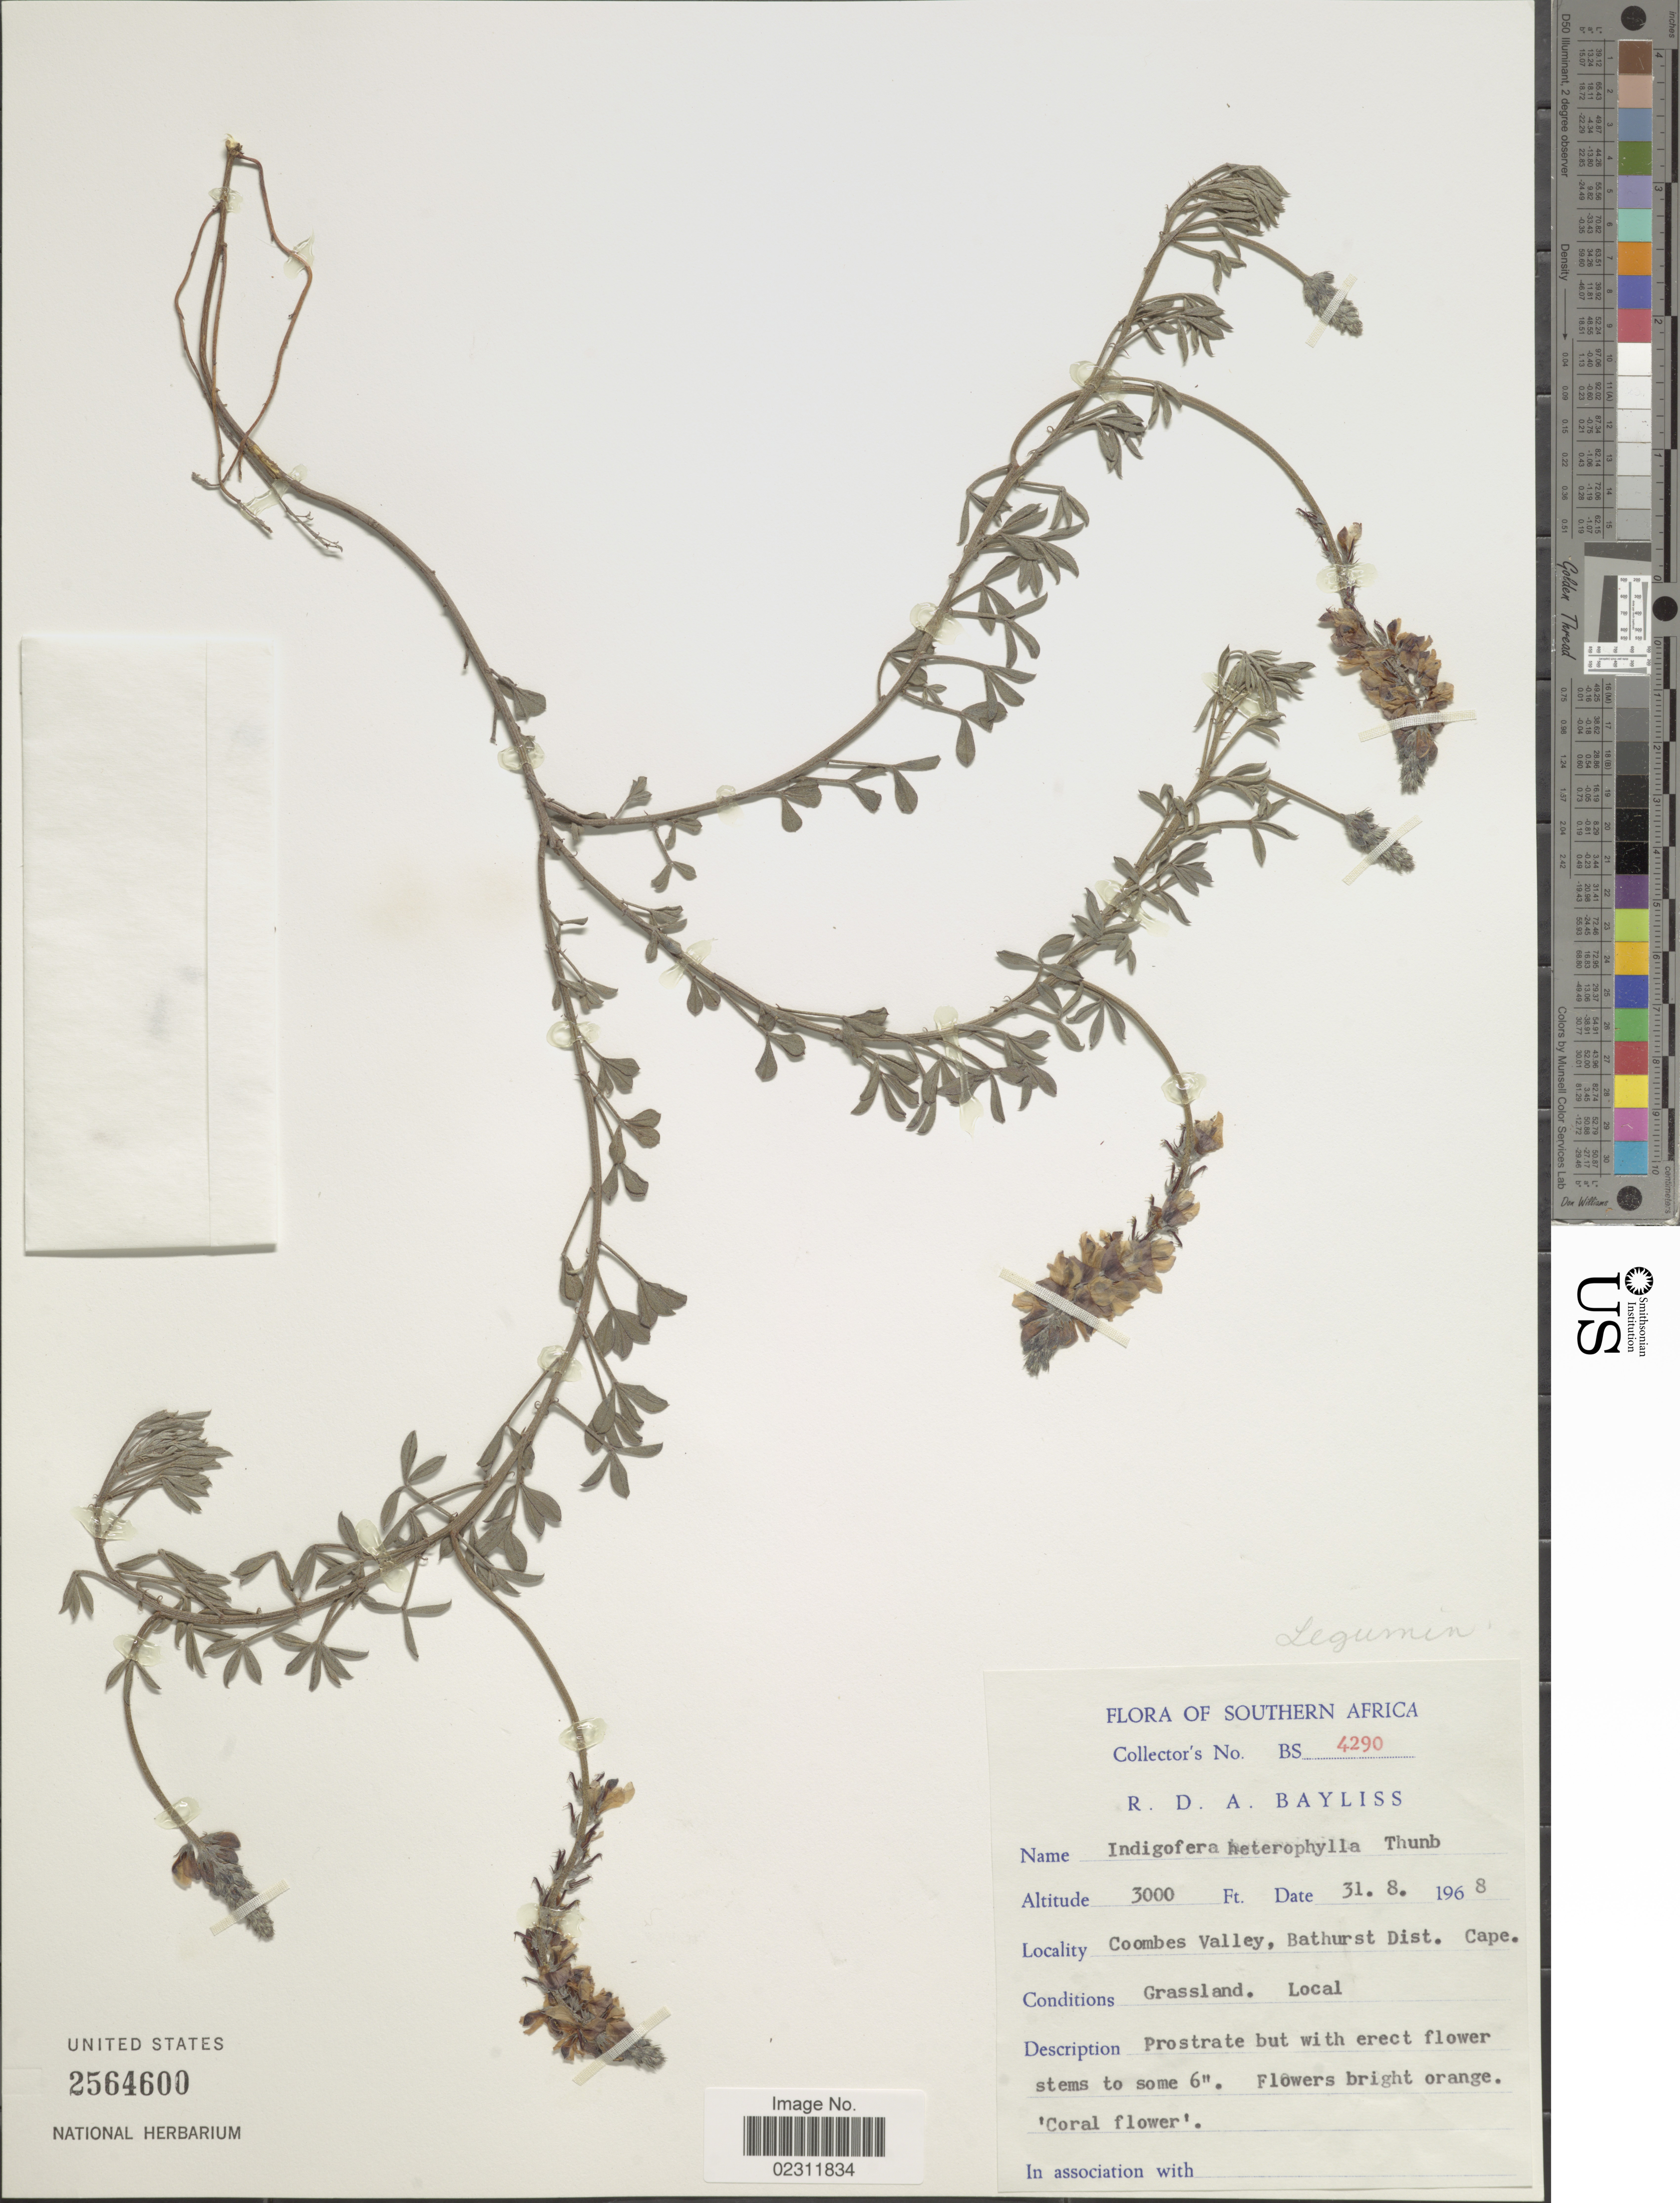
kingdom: Plantae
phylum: Tracheophyta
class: Magnoliopsida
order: Fabales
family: Fabaceae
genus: Indigofera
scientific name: Indigofera heterophylla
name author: Thunb.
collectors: R. Bayliss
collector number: BS4290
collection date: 1968-08-31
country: South Africa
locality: Southern Africa, Coombes Valley, Bathurst Dist., Cape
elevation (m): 914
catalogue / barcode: US 2564600